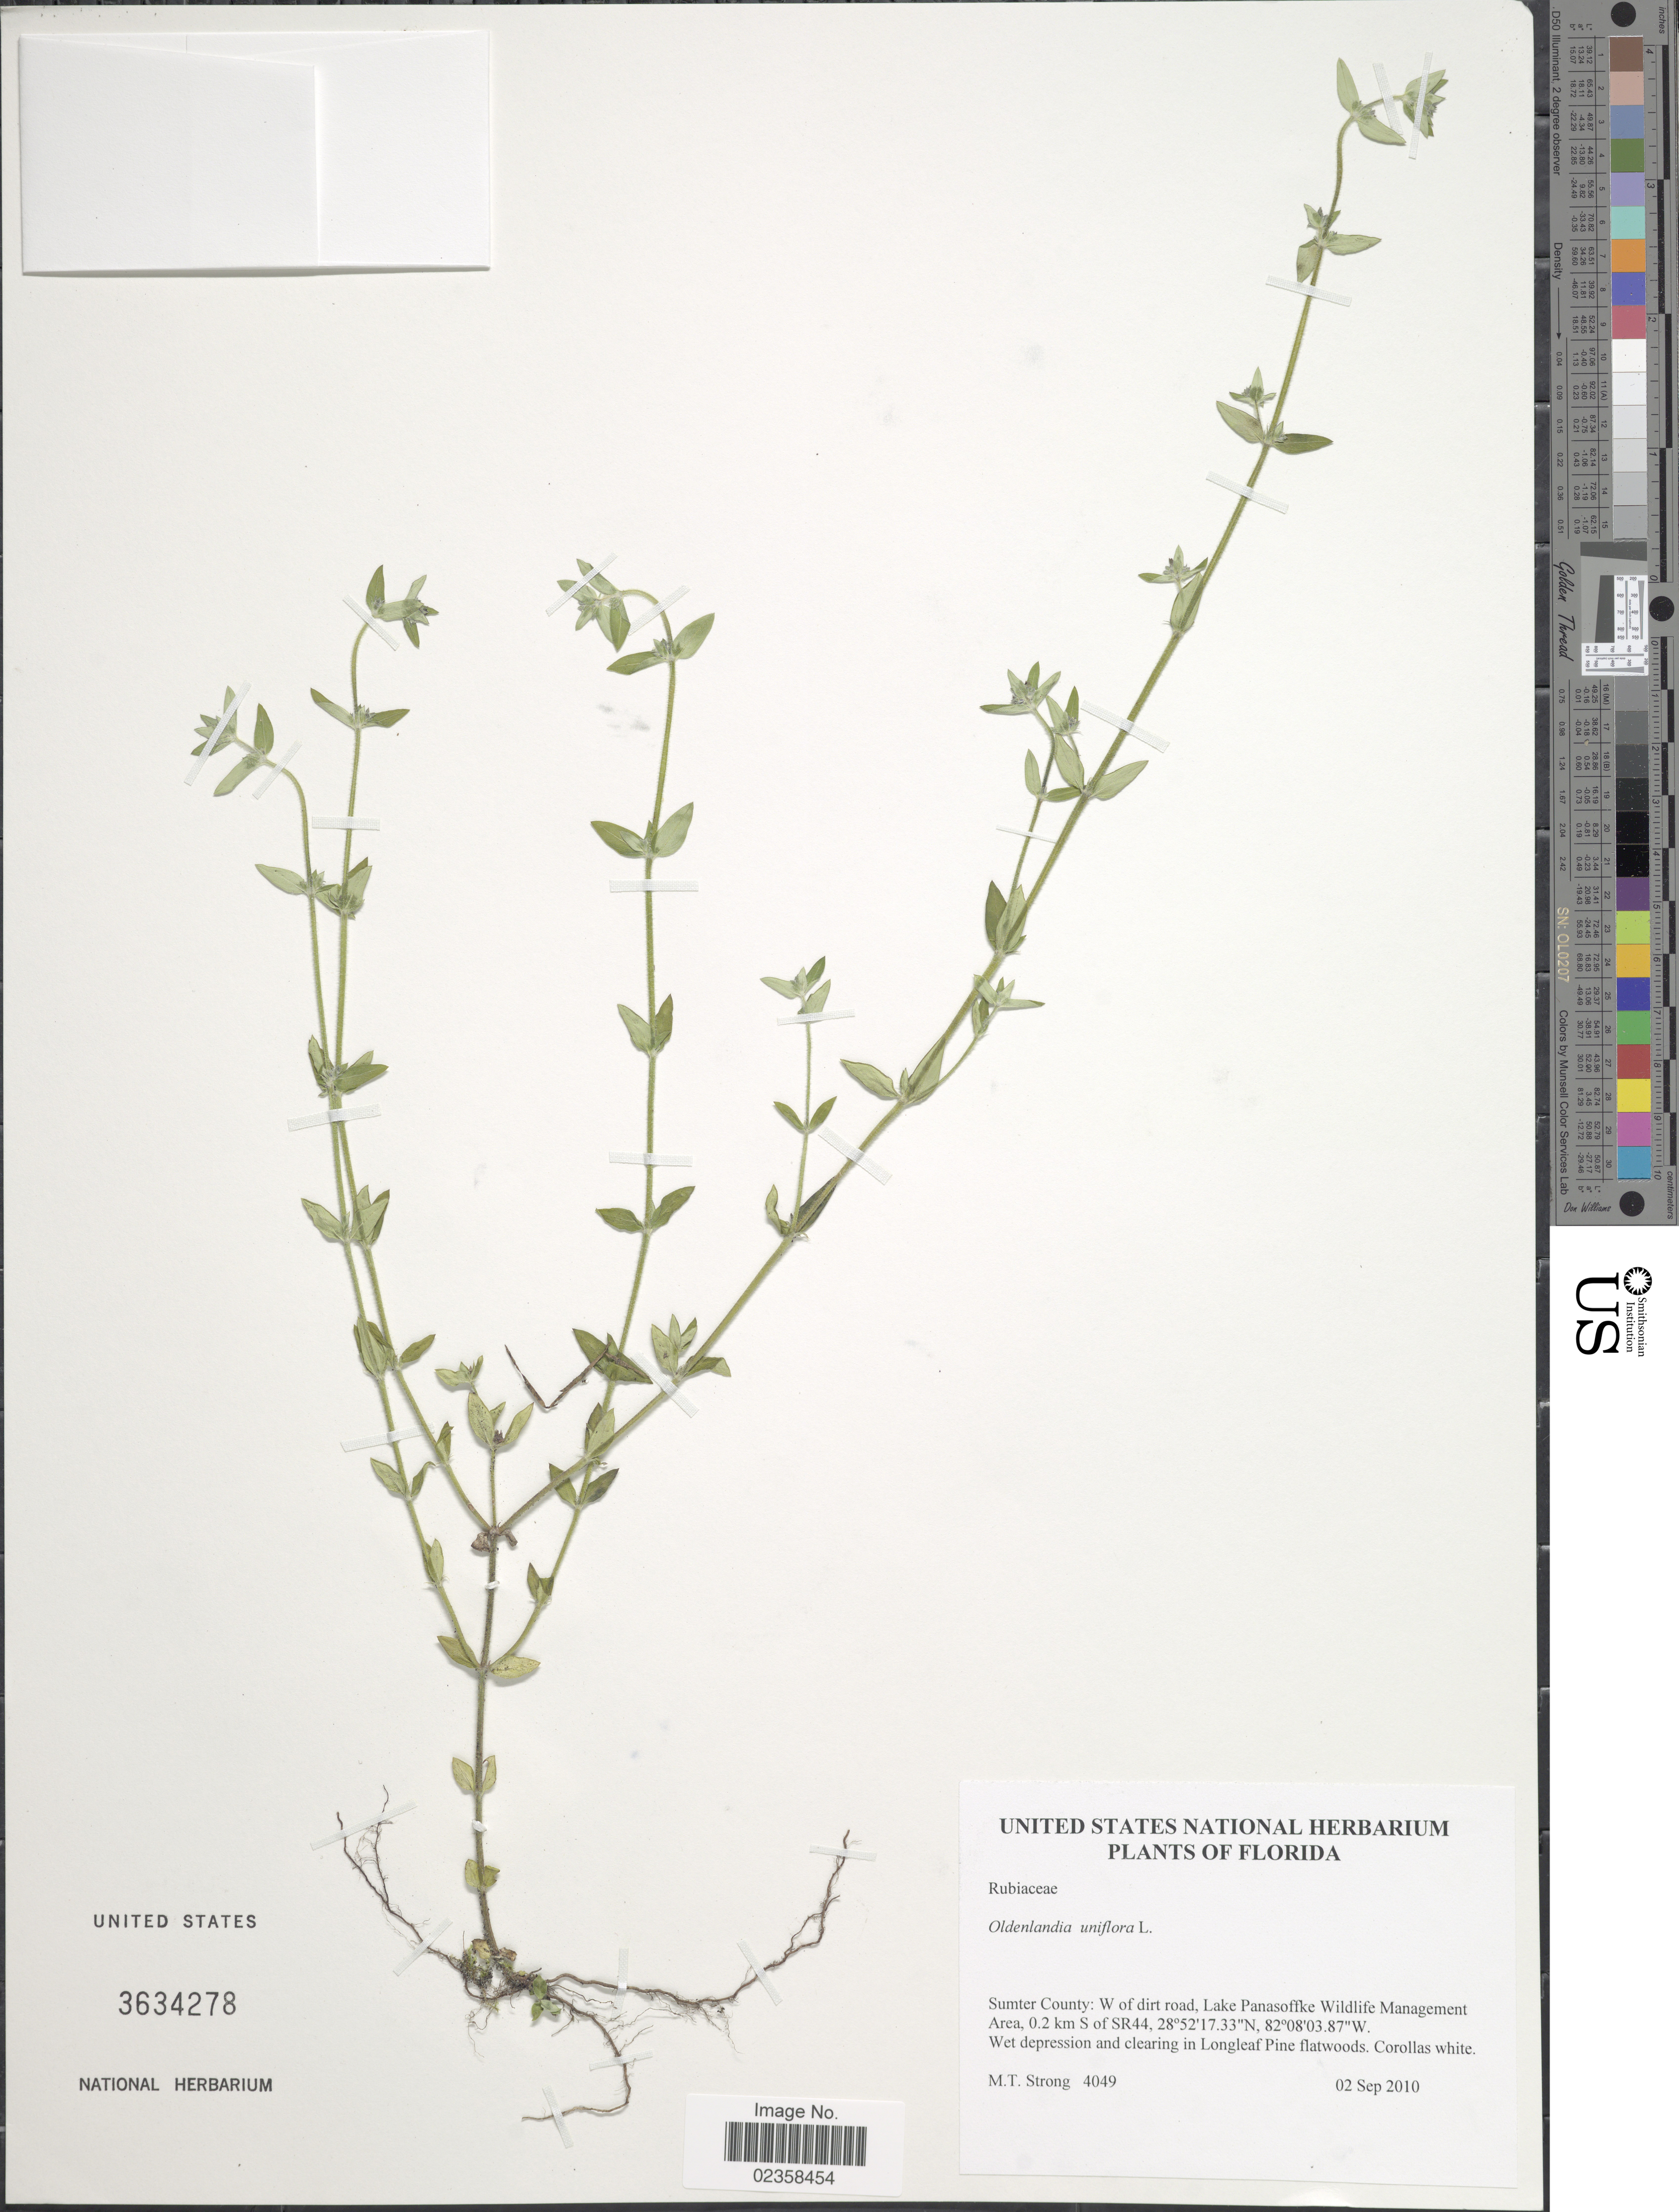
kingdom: Plantae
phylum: Tracheophyta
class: Magnoliopsida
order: Gentianales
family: Rubiaceae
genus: Oldenlandia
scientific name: Oldenlandia uniflora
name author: L.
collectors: M. T. Strong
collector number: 4049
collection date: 2010-09-02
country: United States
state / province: Florida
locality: Sumter County: W of dirt road, Lake Panasoffke Wildlife Management Area, 0.2 km of SR 44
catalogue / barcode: US 3634278